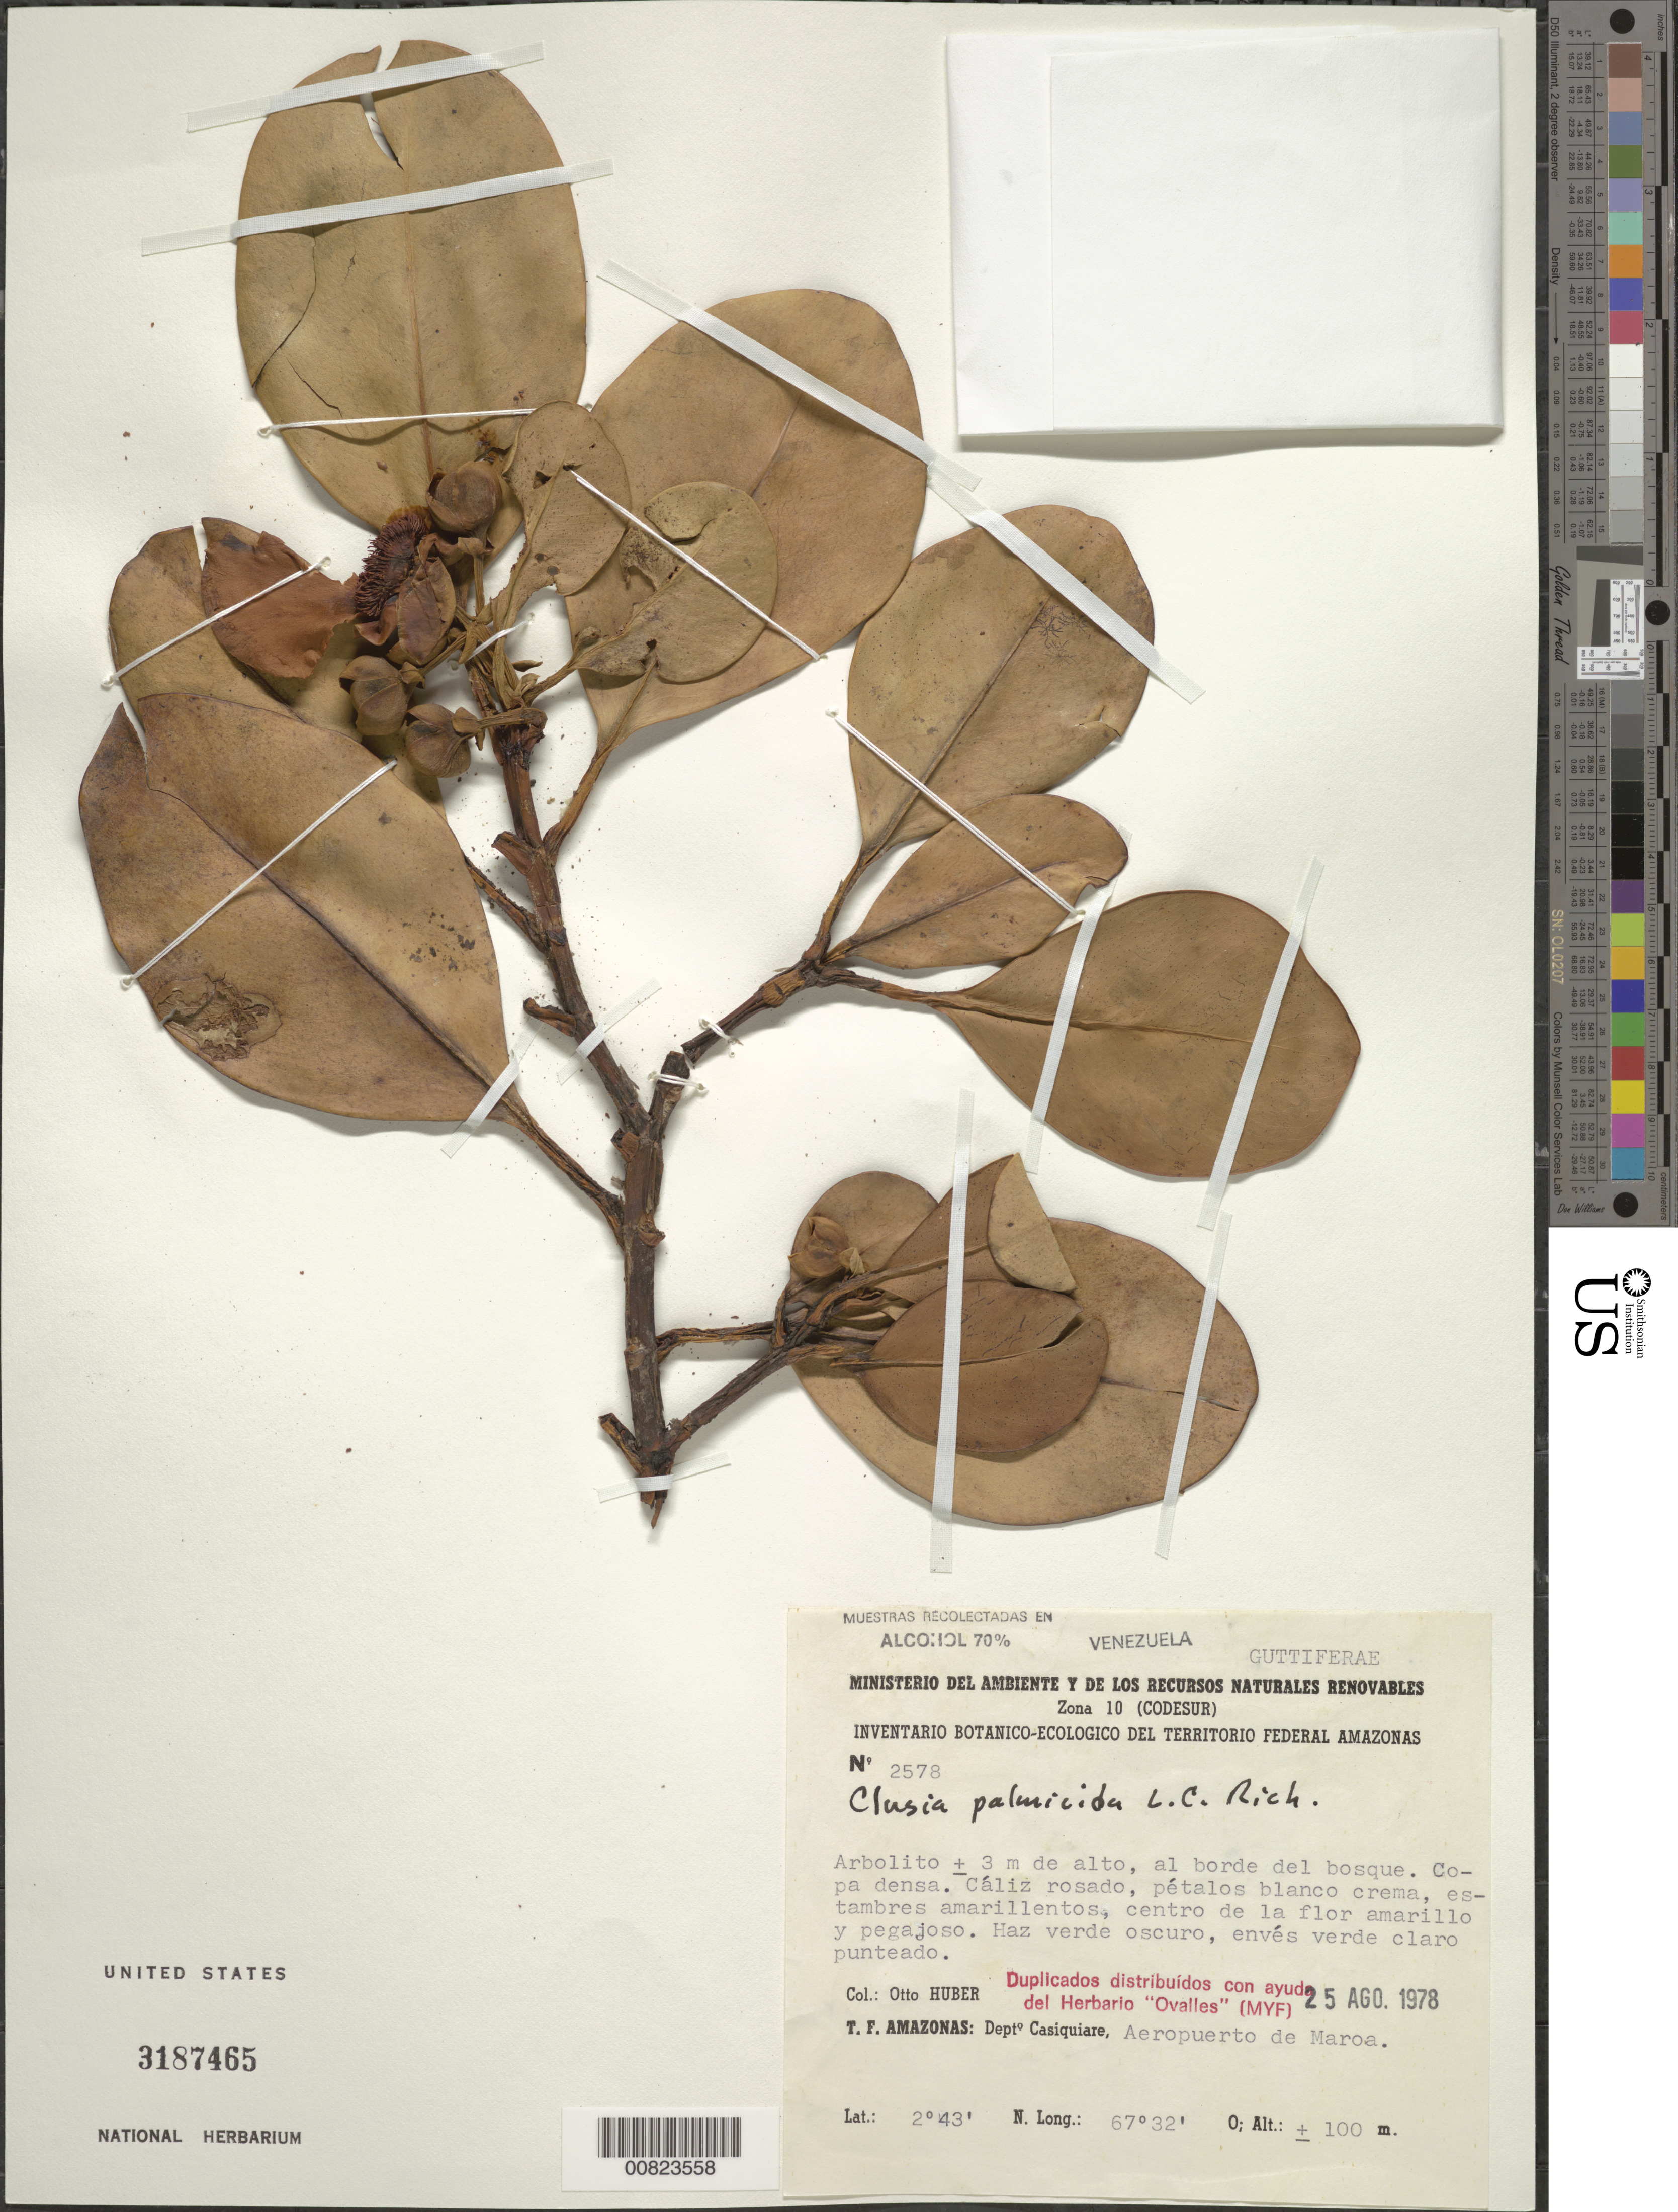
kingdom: Plantae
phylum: Tracheophyta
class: Magnoliopsida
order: Malpighiales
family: Clusiaceae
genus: Clusia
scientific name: Clusia palmicida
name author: Rich.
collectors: O. Huber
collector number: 2578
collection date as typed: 25-Aug-78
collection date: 1978-08-25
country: Venezuela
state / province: Amazonas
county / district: Maroa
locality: Aeropuerta de Maroa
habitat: Terrenos disturbados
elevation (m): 100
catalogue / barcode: US 3187465